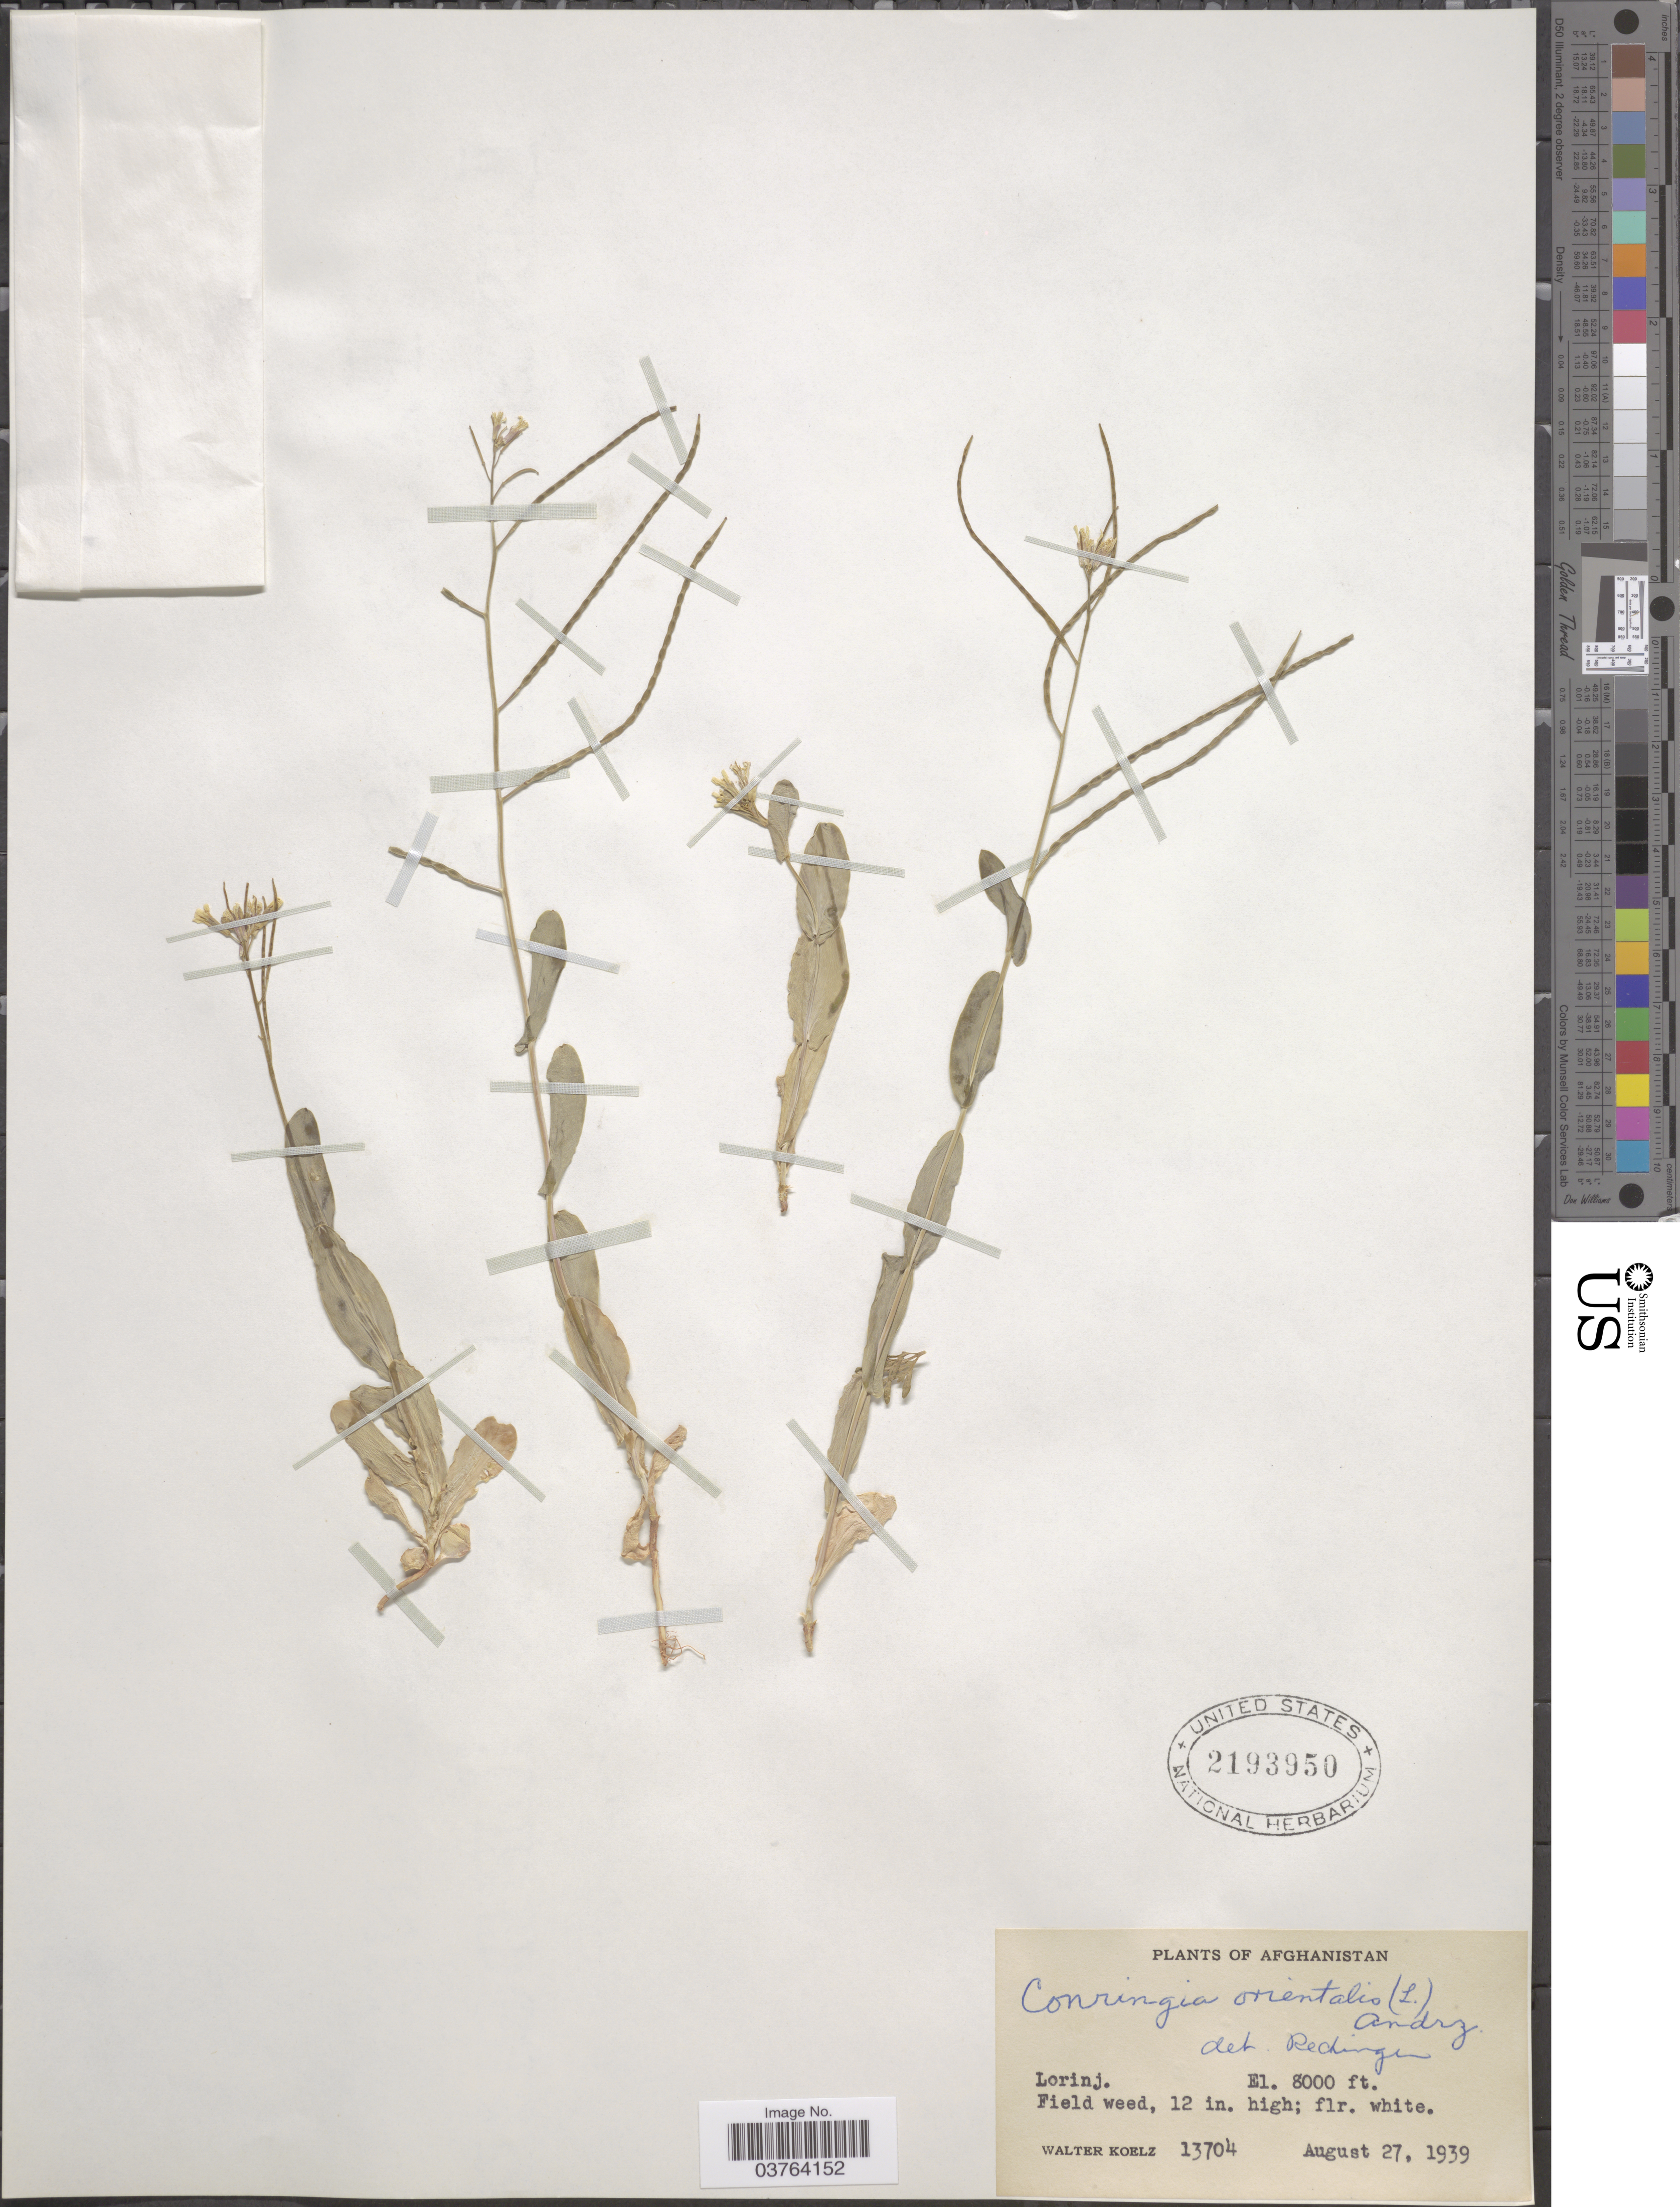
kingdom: Plantae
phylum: Tracheophyta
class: Magnoliopsida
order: Brassicales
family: Brassicaceae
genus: Conringia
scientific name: Conringia orientalis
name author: (L.) C. Presl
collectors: W. N. Koelz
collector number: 13704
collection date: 1939-08-27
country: Afghanistan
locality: Lorinj.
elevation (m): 2438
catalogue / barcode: US 2193950